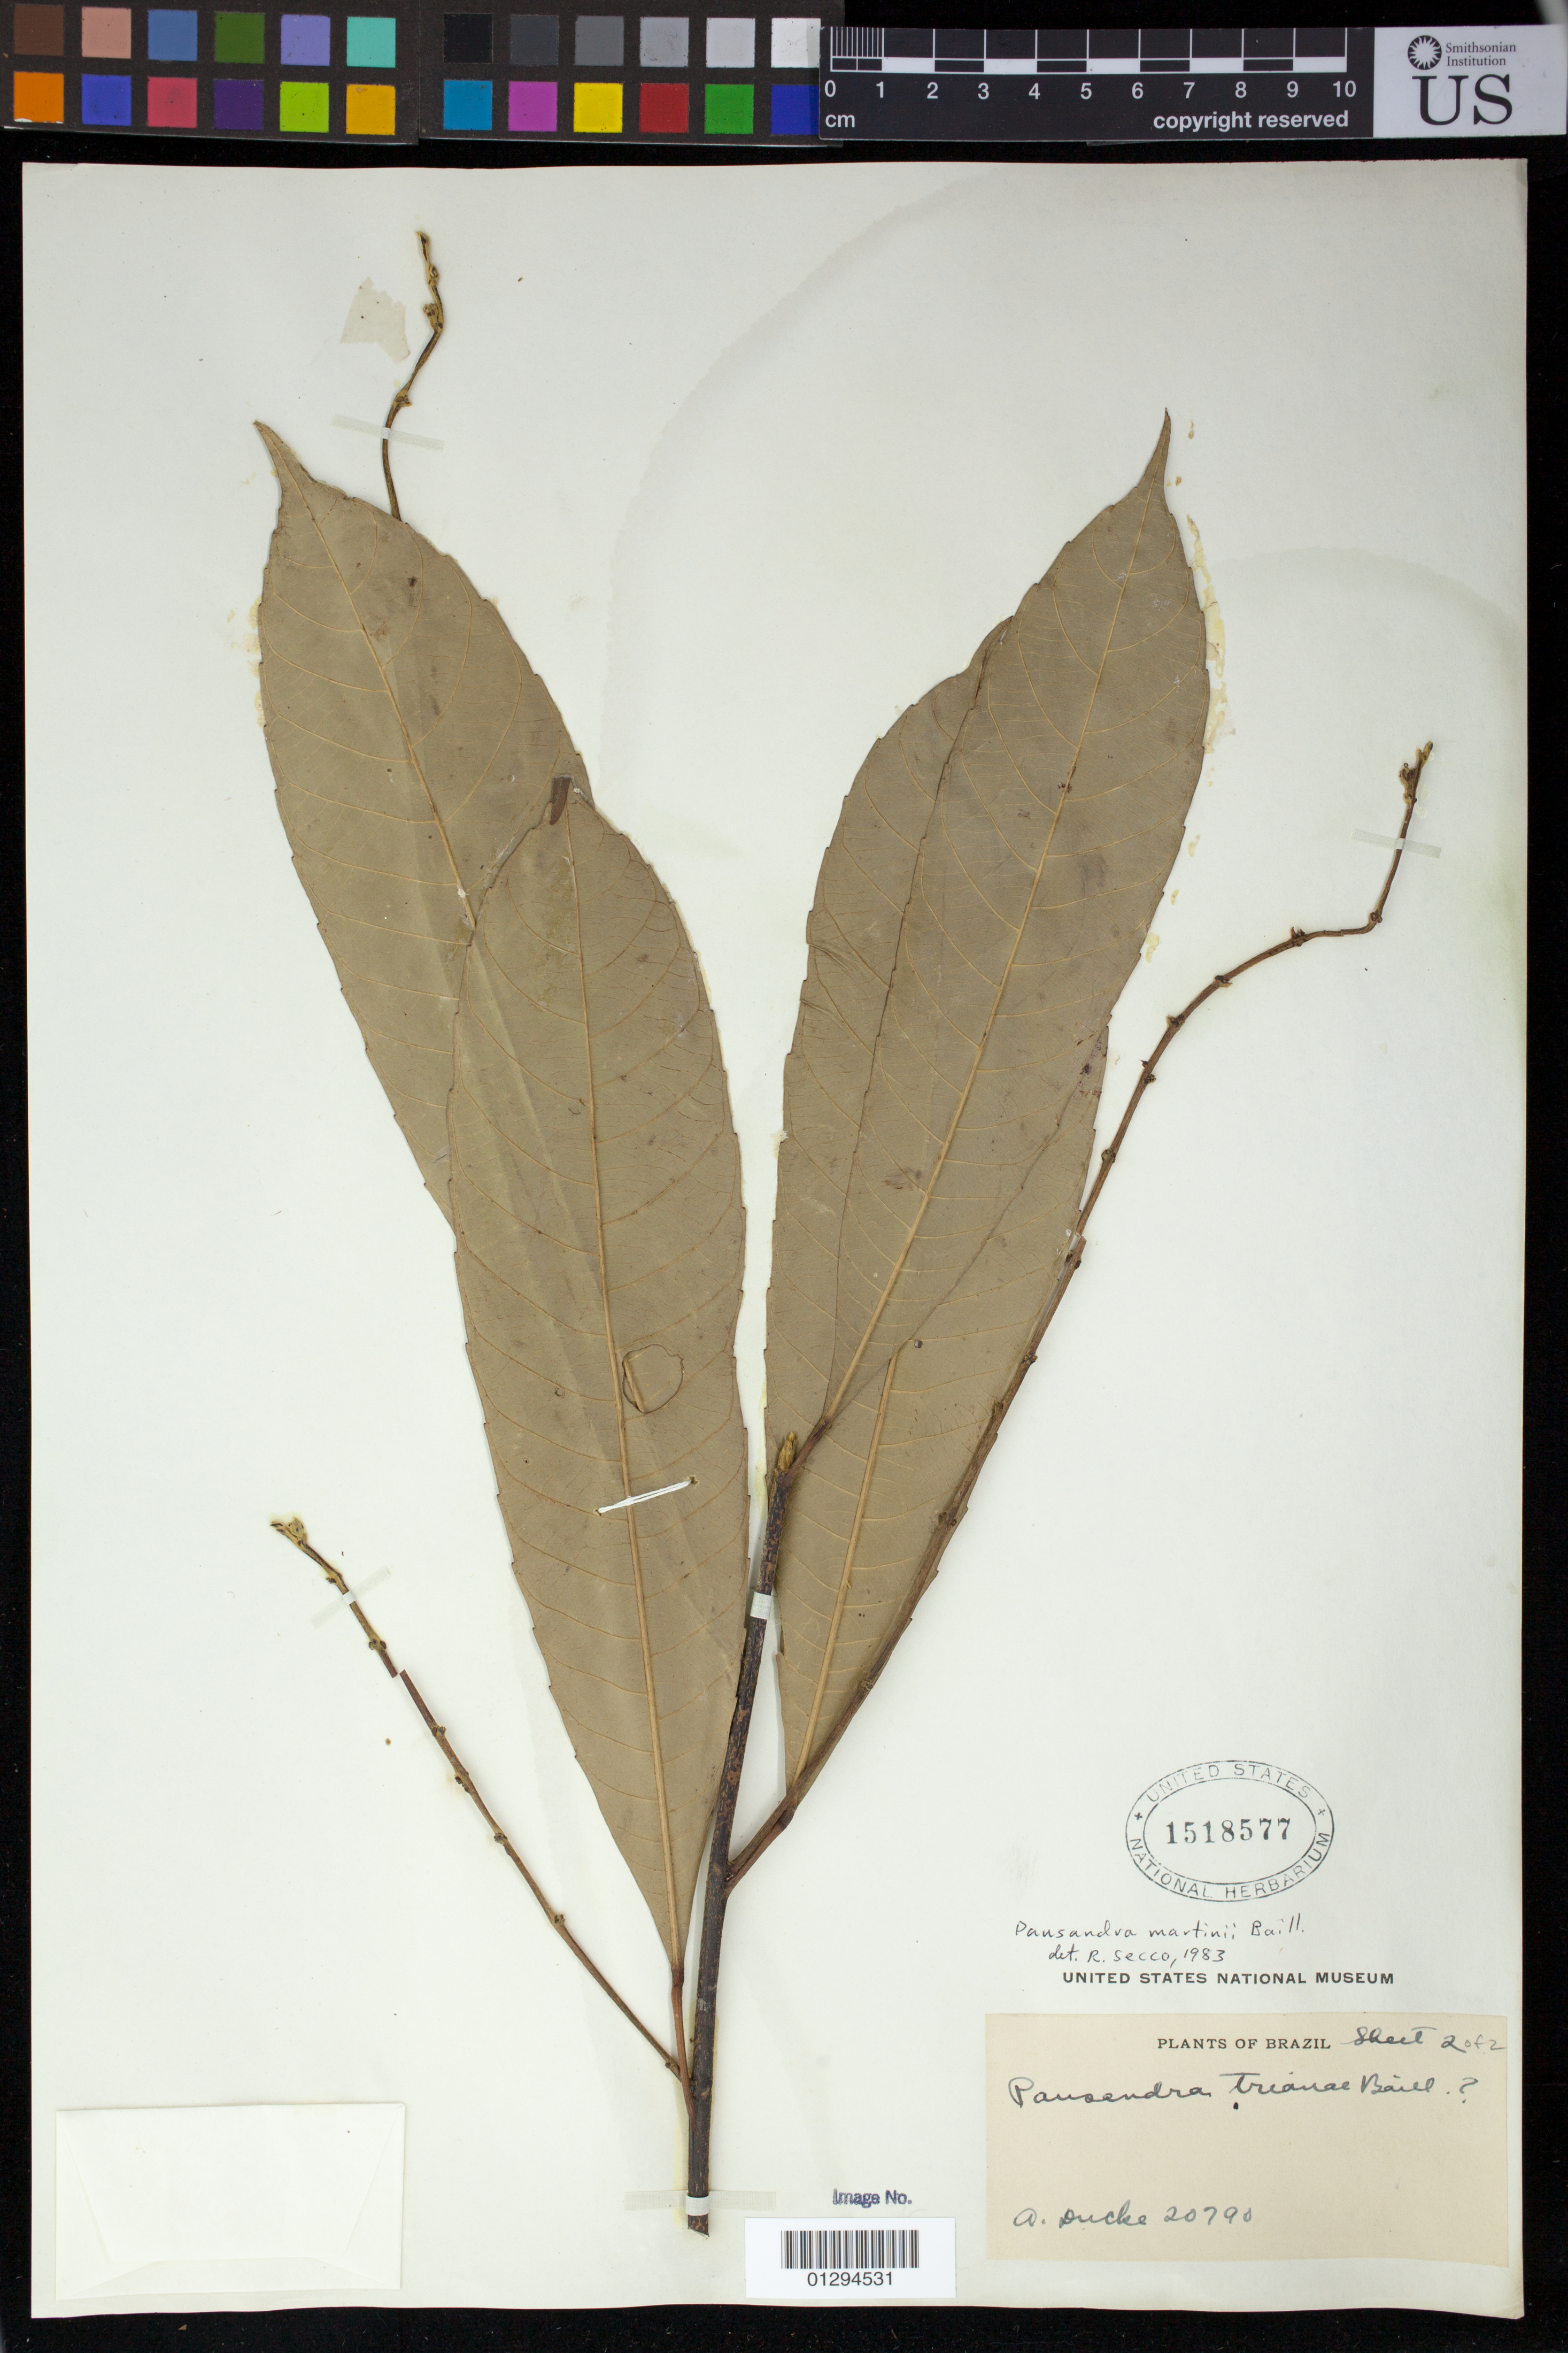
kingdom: Plantae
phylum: Tracheophyta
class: Magnoliopsida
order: Malpighiales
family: Euphorbiaceae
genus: Pausandra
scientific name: Pausandra martinii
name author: Baill.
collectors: A. Ducke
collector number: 20790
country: Brazil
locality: Brazilian Amazon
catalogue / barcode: US 1518577